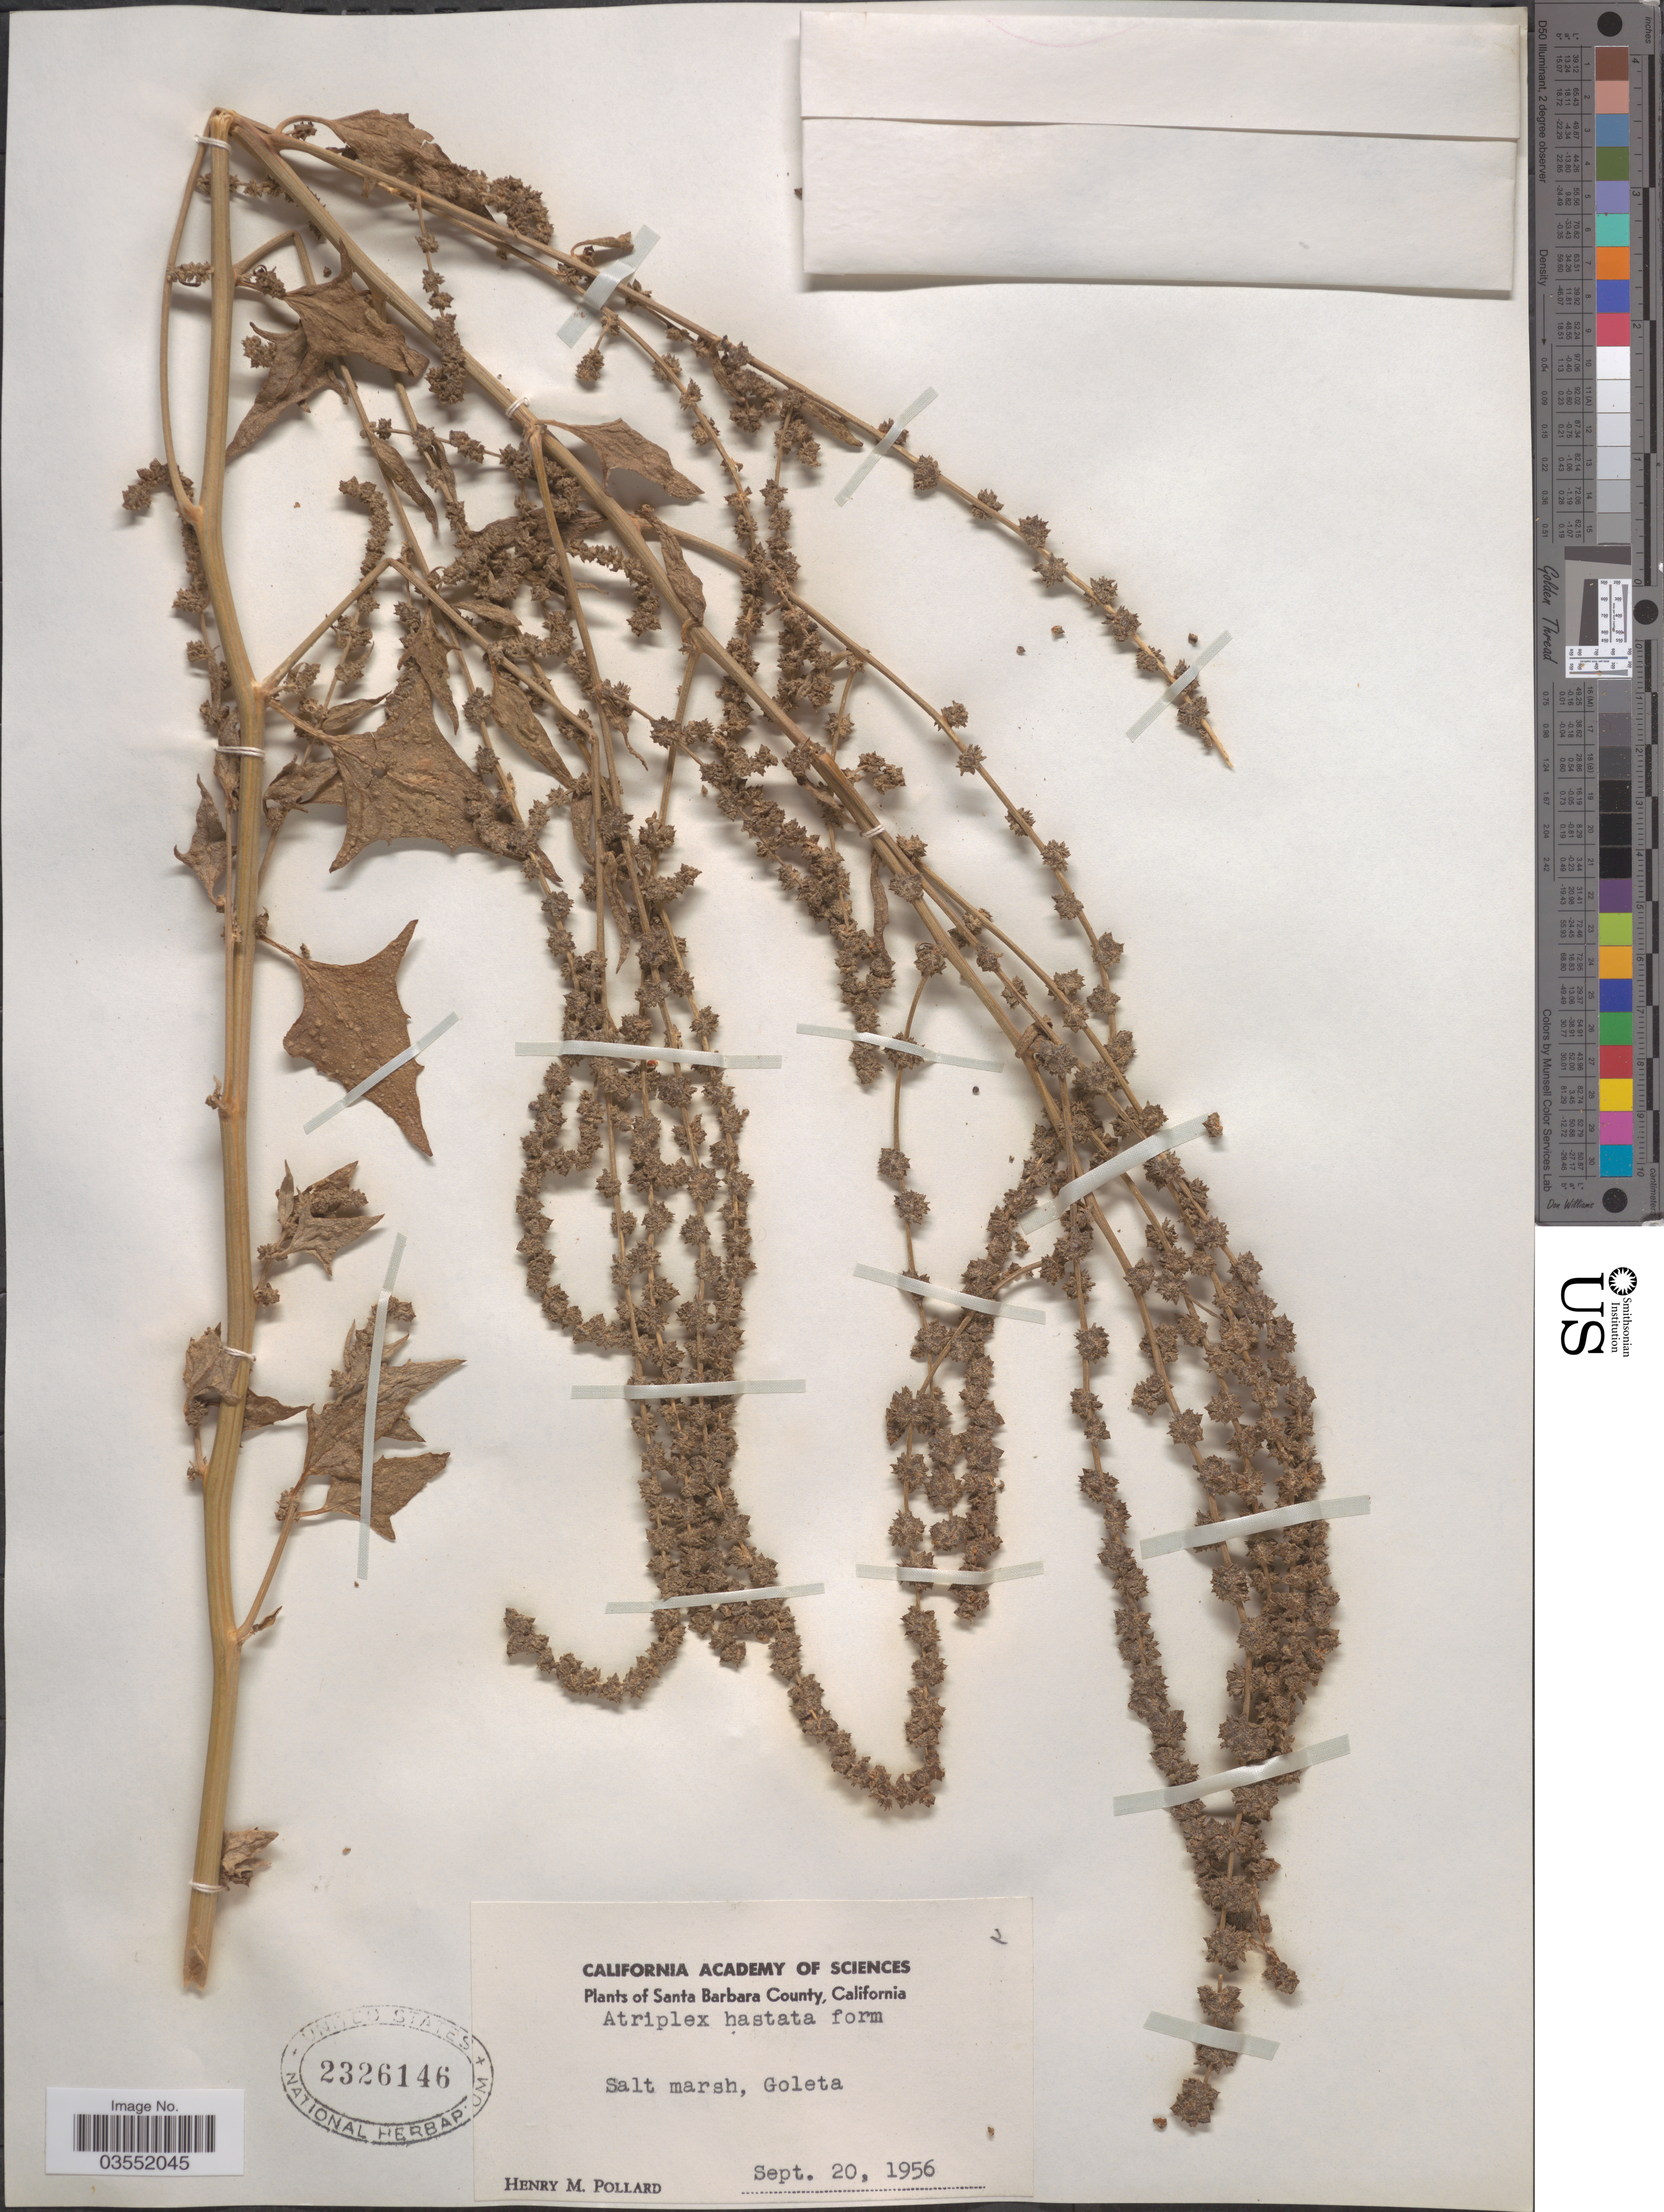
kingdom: Plantae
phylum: Tracheophyta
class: Magnoliopsida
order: Caryophyllales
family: Amaranthaceae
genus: Atriplex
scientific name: Atriplex hastata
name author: L.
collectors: H. M. Pollard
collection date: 1956-09-20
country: United States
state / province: California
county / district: Santa Barbara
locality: Santa Barbara County. Salt marsh, Goleta.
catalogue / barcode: US 2326146